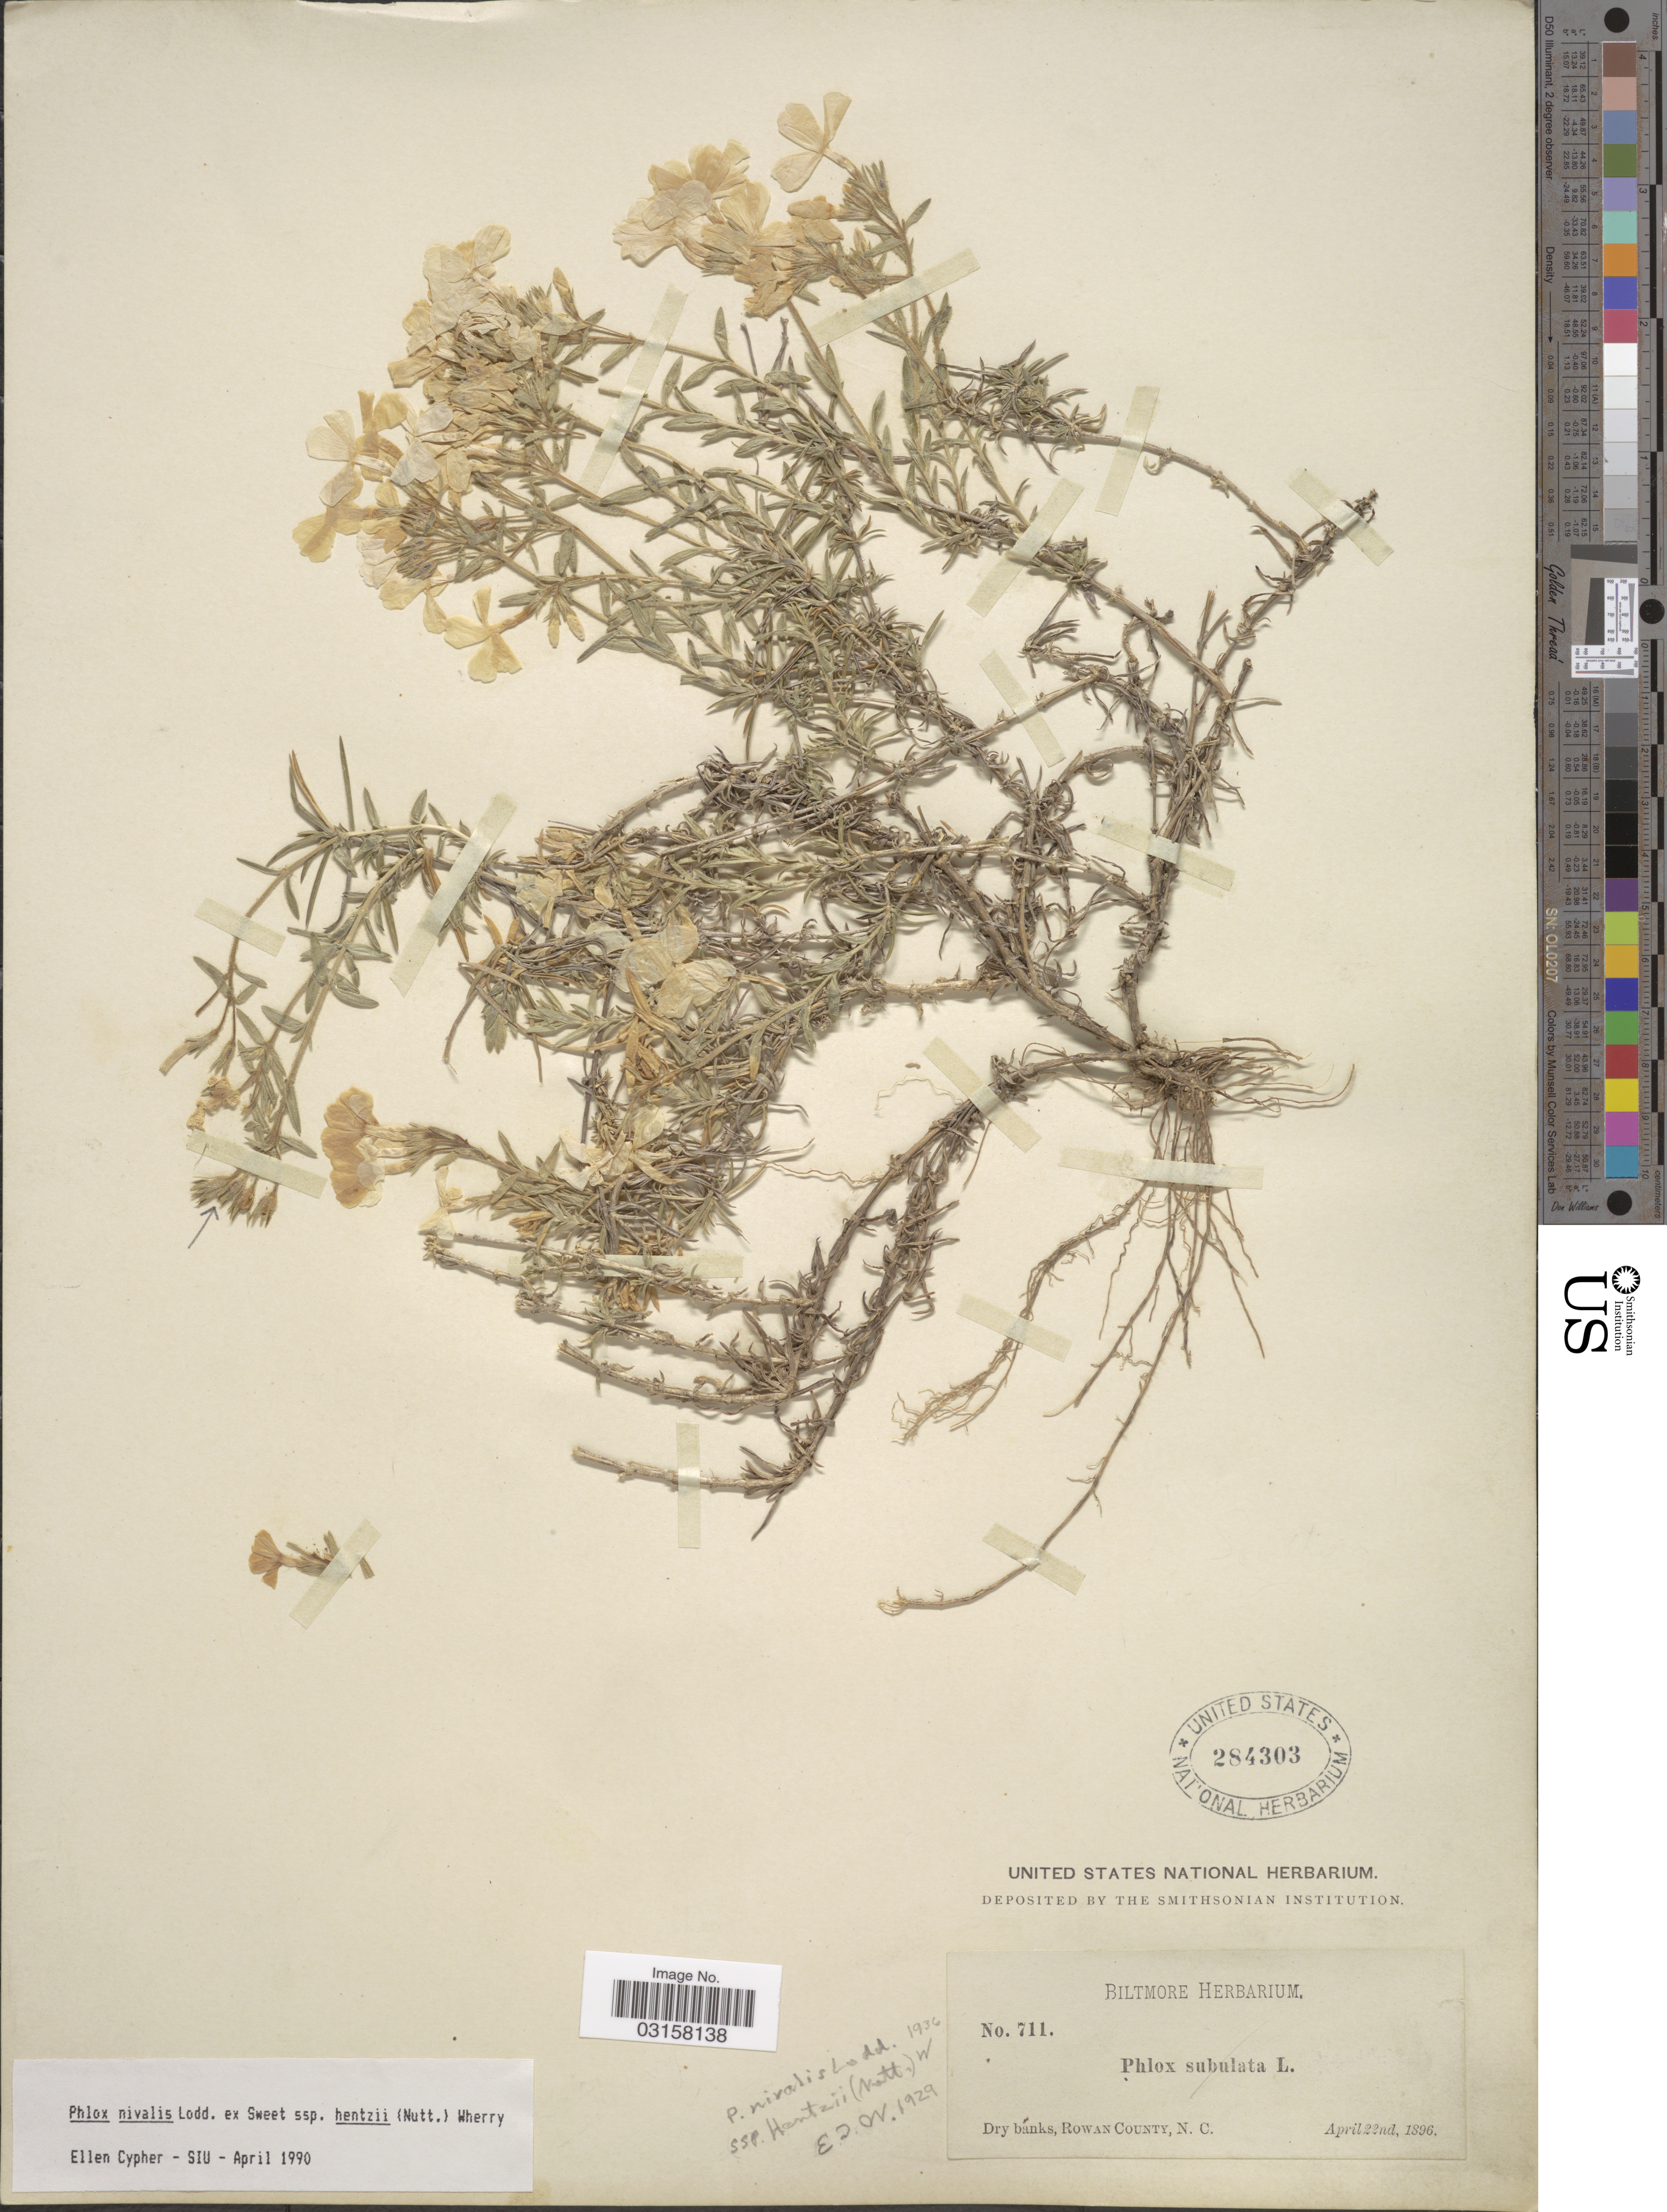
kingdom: Plantae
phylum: Tracheophyta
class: Magnoliopsida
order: Ericales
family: Polemoniaceae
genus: Phlox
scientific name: Phlox nivalis subsp. nivalis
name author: Lodd. ex Sweet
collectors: ex herb. Biltmore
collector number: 711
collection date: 1896-04-22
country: United States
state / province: North Carolina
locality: Rowan County.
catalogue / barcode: US 284303